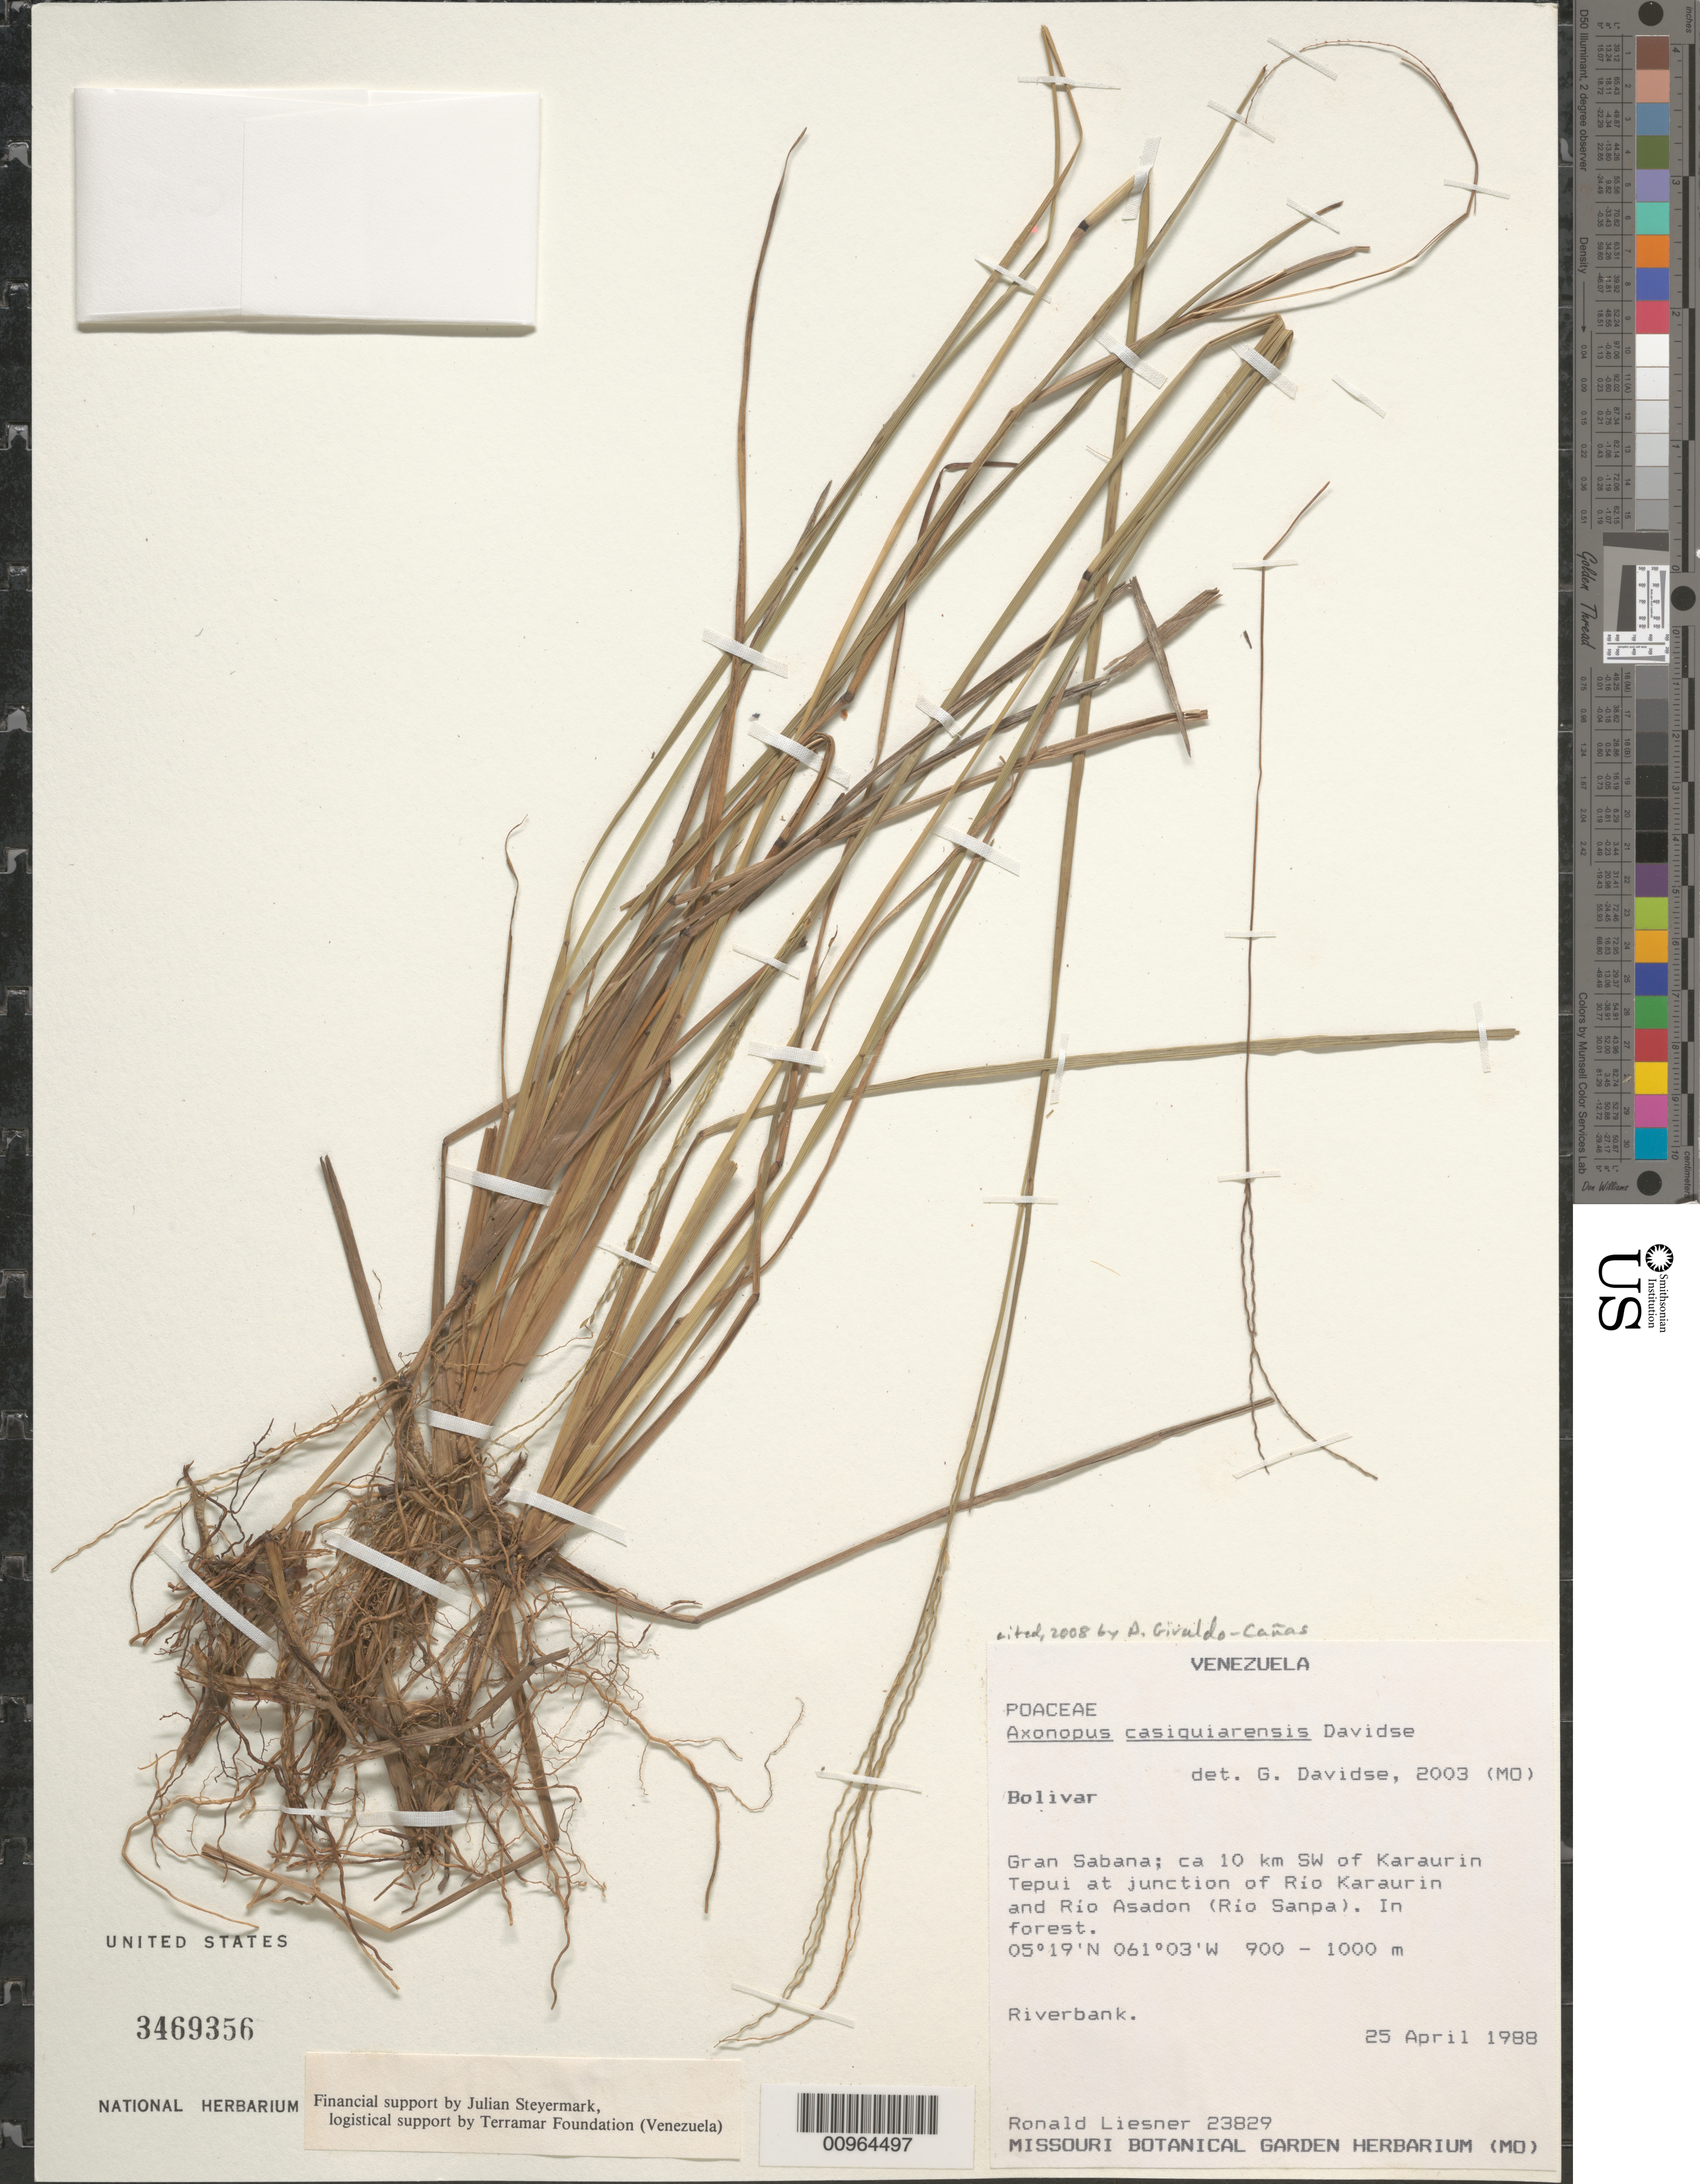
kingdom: Plantae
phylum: Tracheophyta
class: Liliopsida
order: Poales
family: Poaceae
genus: Axonopus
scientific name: Axonopus casiquiarensis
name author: Davidse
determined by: Davidse, Gerrit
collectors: R. L. Liesner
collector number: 23829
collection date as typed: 25-Apr-88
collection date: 1988-04-25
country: Venezuela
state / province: Bolívar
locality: Gran Sabana, ca 10 km SW of Karaurin tepuí at junction of Río Karaurin and Río Asadon (Río Sanpa)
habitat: Forest; riverbank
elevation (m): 900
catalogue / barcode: US 3469356